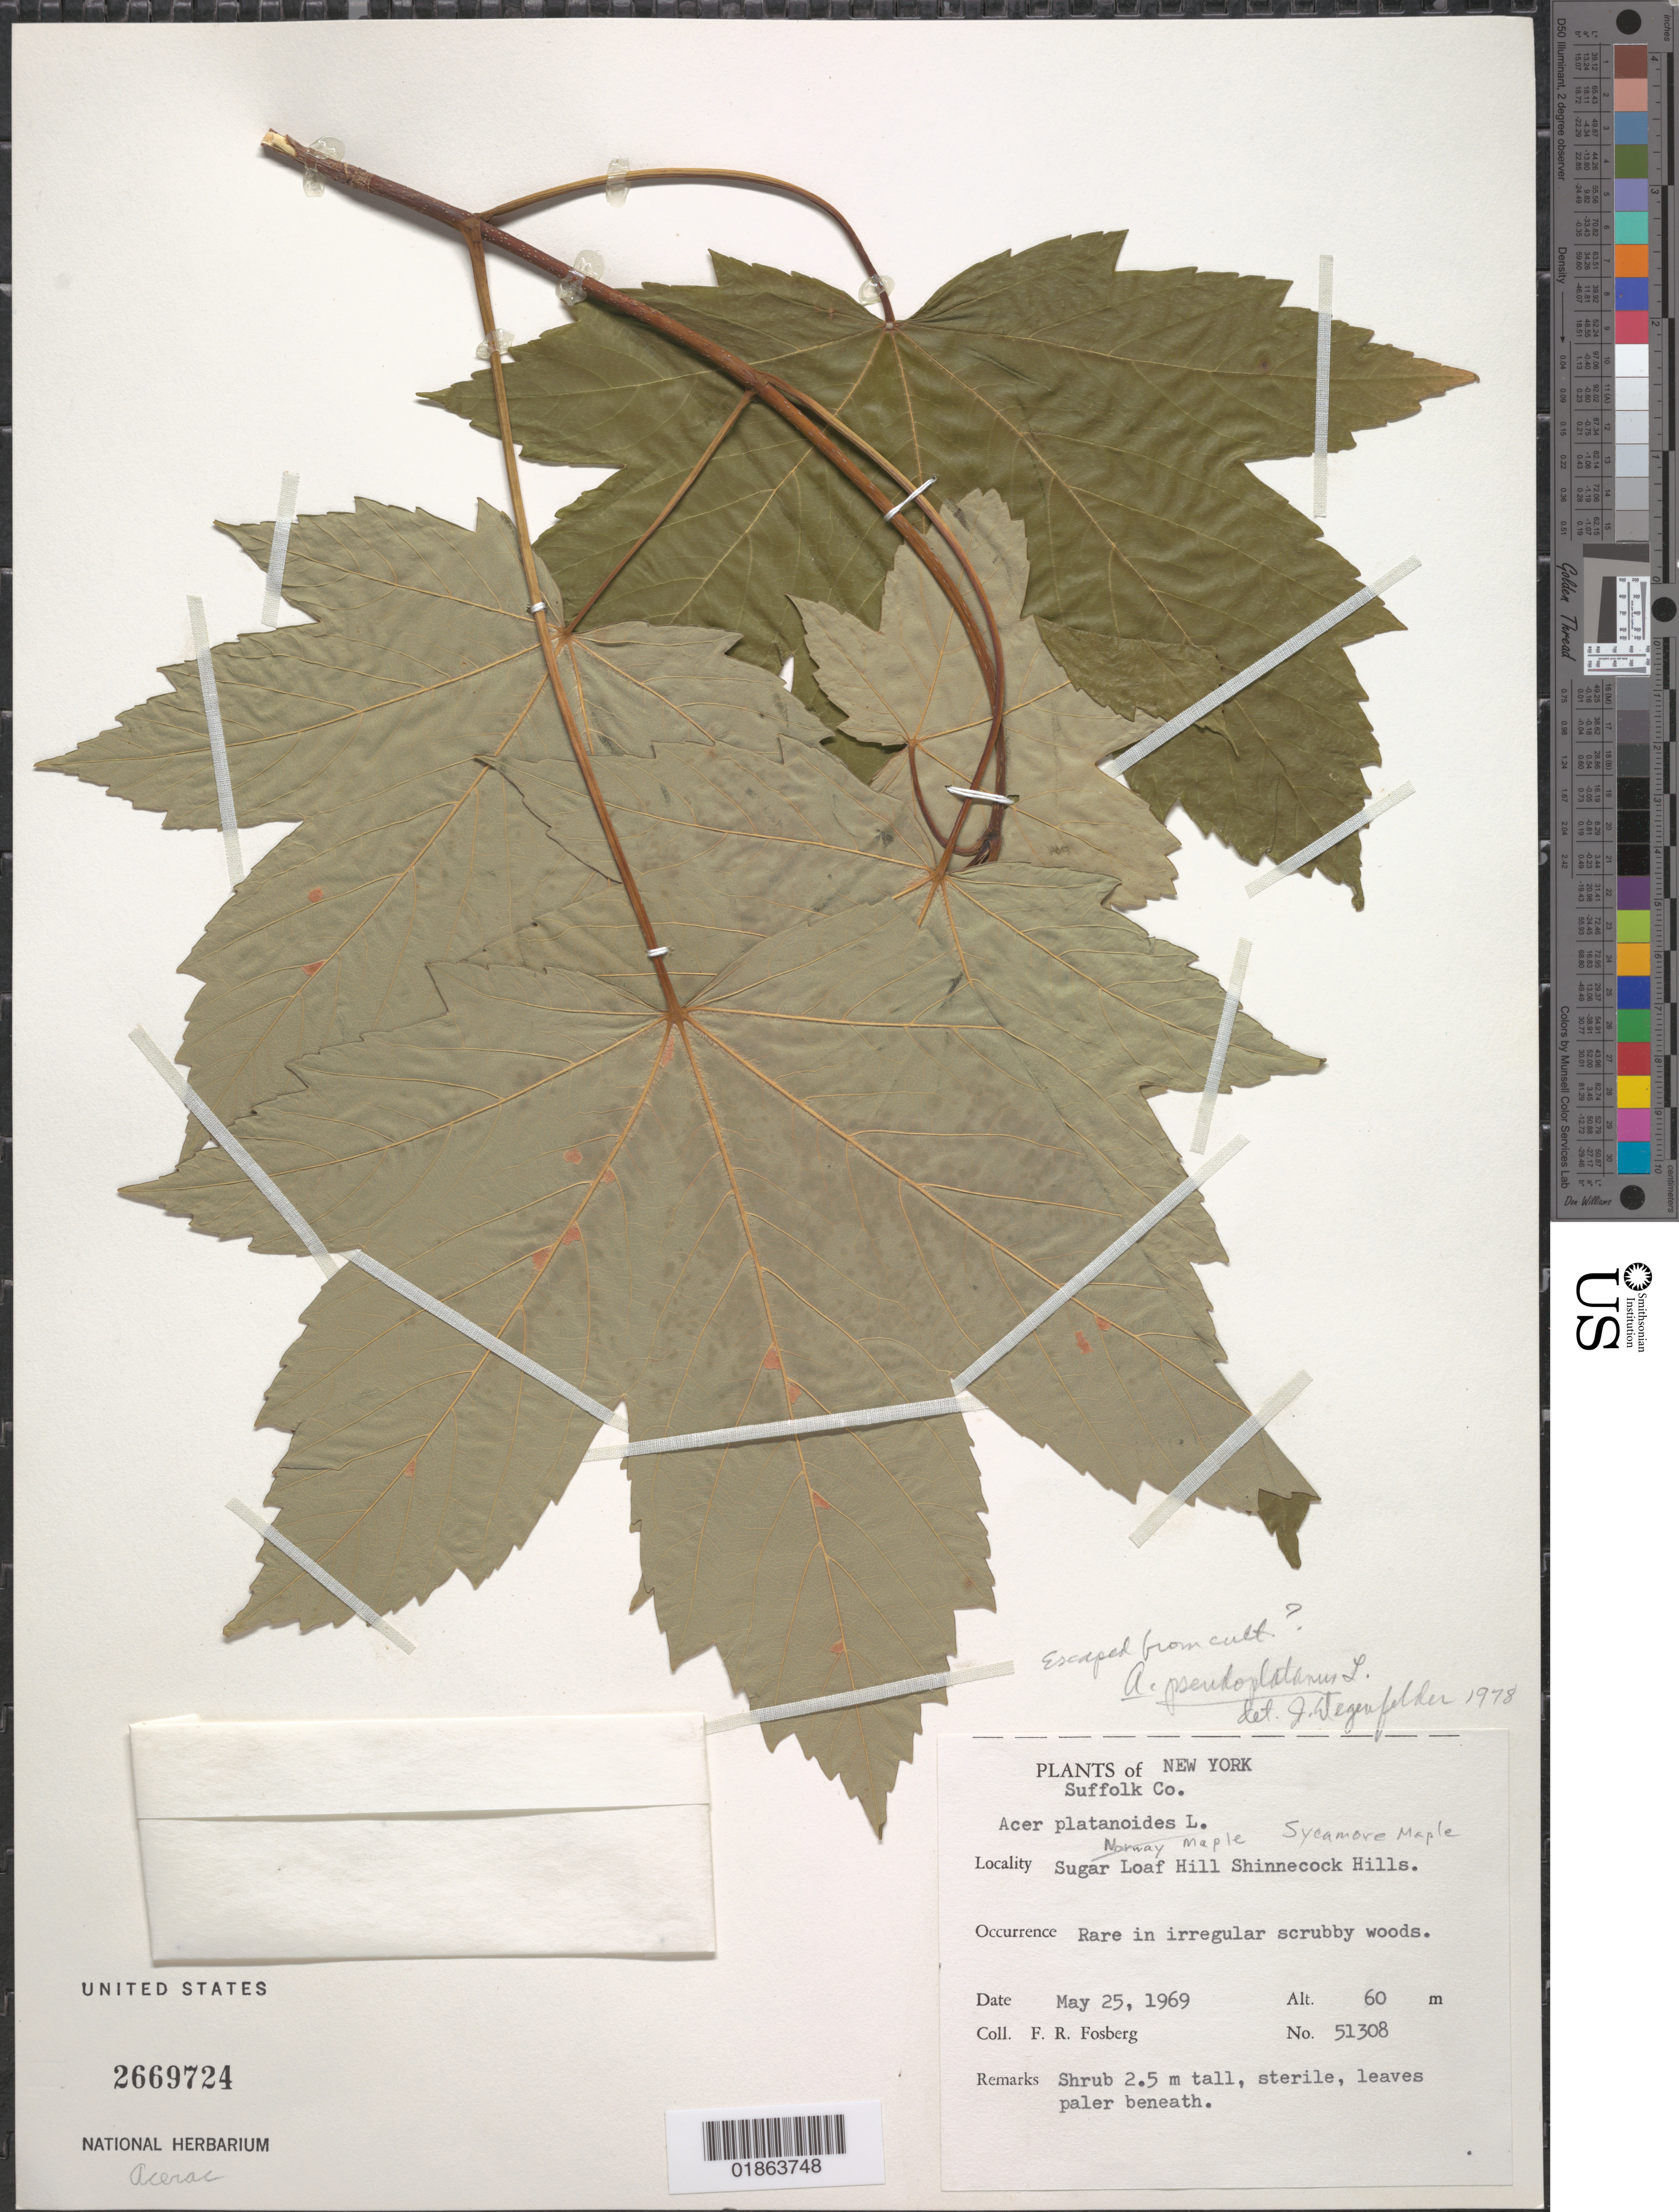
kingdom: Plantae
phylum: Tracheophyta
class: Magnoliopsida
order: Sapindales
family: Sapindaceae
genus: Acer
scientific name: Acer pseudoplatanus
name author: L.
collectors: F. R. Fosberg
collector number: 51308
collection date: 1969-05-25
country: United States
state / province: New York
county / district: Suffolk County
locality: Sugar Loaf Hill, Shinnecock Hills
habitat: Rare in irregular scrubby woods. Escape from cult?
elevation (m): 60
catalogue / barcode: US 2669724